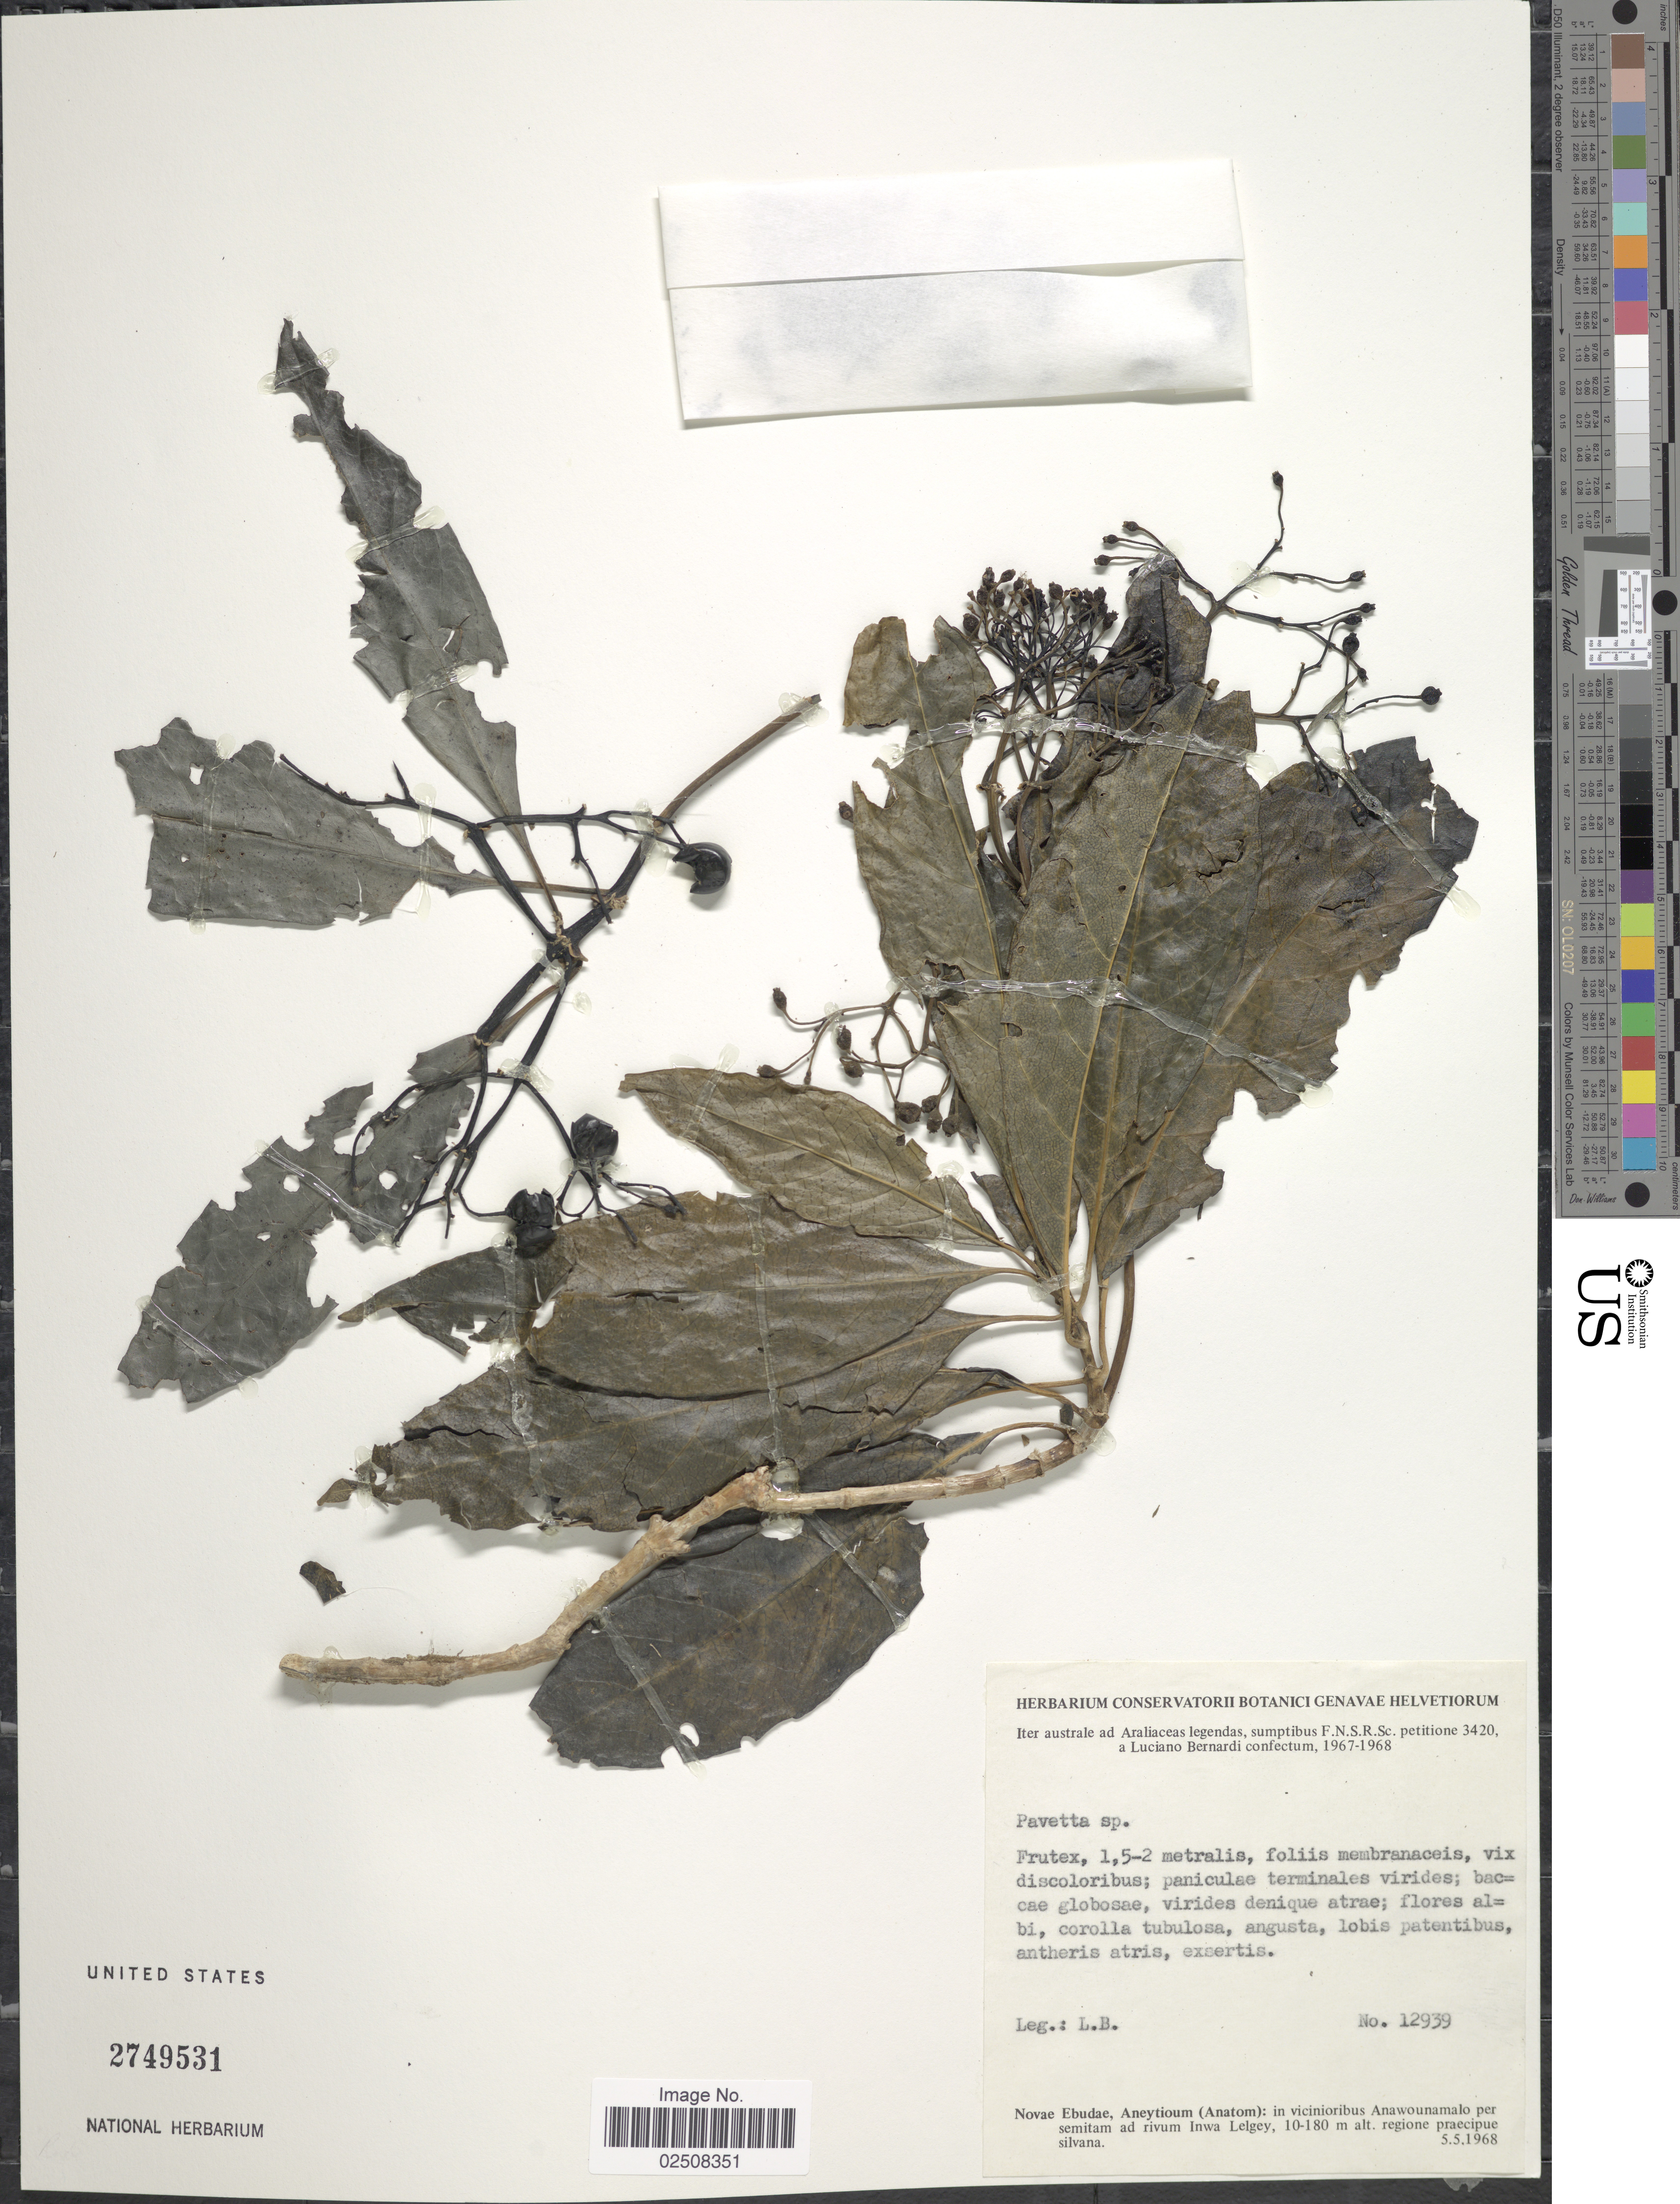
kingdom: Plantae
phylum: Tracheophyta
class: Magnoliopsida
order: Gentianales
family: Rubiaceae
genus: Pavetta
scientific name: Pavetta sp.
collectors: L. Bernardi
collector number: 12939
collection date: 1968-05-05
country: Vanuatu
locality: Novae Ebudae, Aneytioum (Anatom): in vicinioribus Anawounamalo per semitam ad rivum Inwa Lelgey. regione praecipue silvana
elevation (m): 10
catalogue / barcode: US 2749531